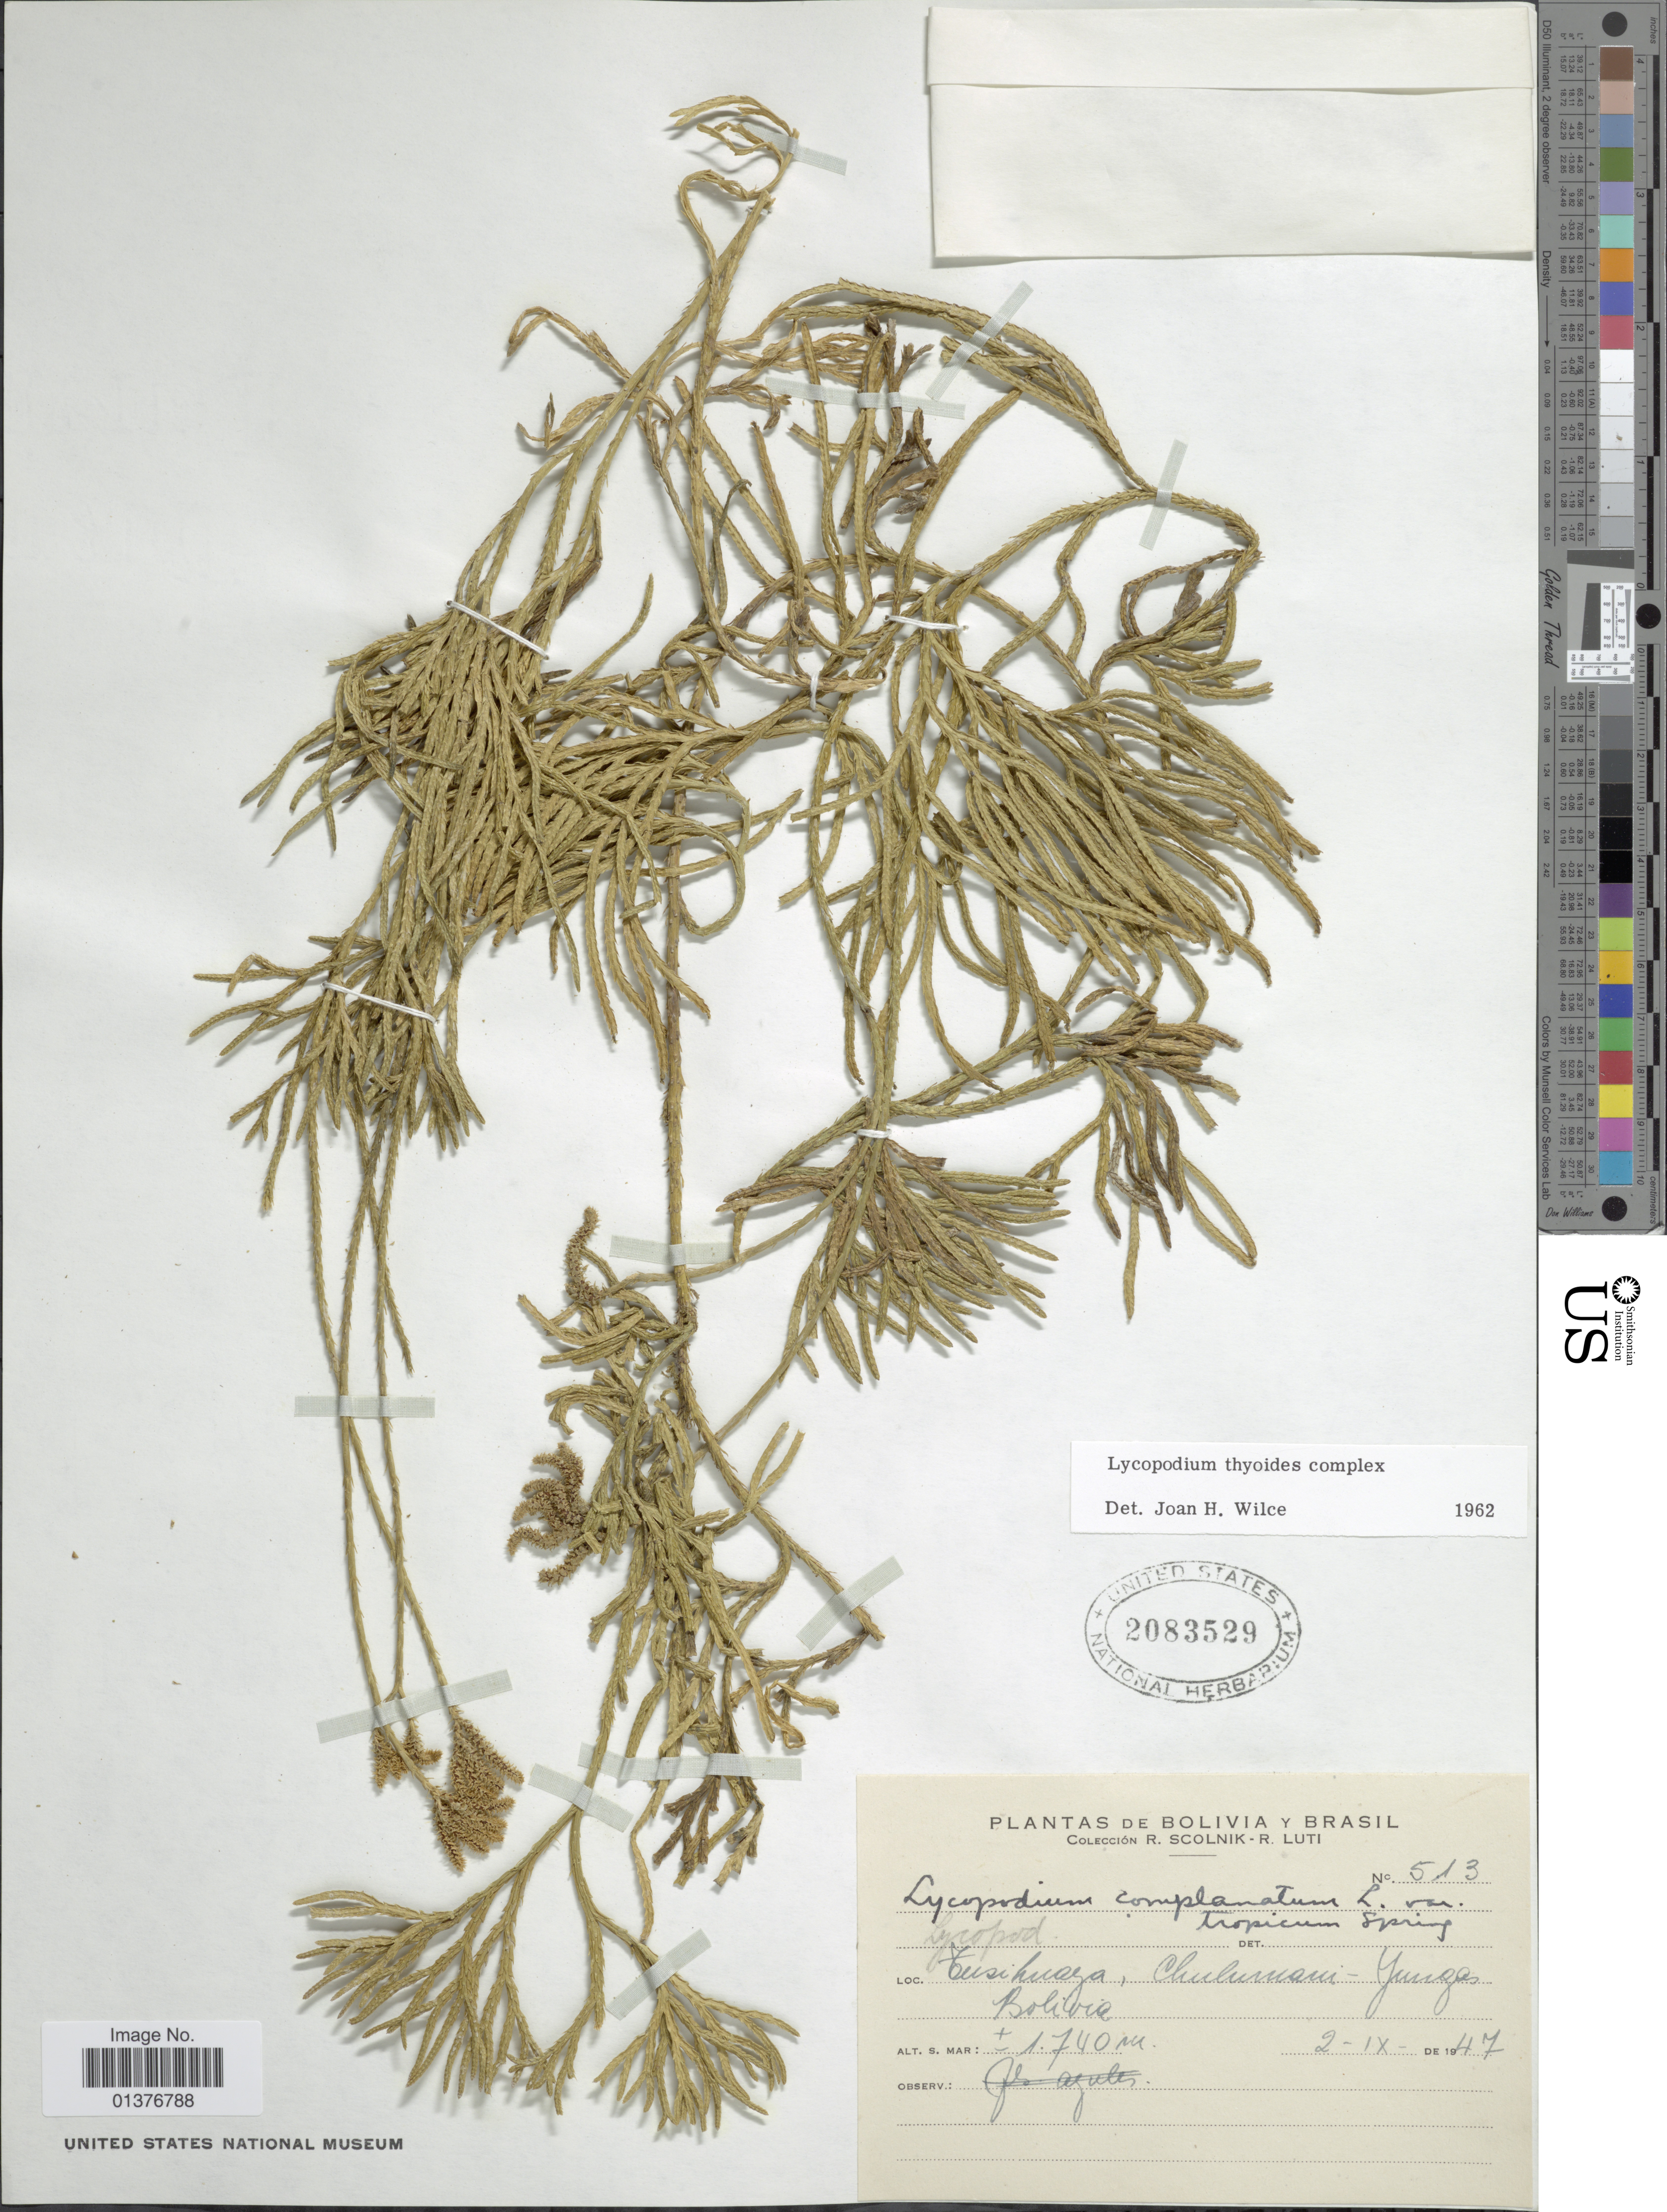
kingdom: Plantae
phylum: Tracheophyta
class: Lycopodiopsida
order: Lycopodiales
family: Lycopodiaceae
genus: Diphasiastrum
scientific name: Diphasiastrum thyoides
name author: (Humb. & Bonpl. ex Willd.) Holub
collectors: R. Scolnik & R. Luti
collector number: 513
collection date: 1947-09-02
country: Bolivia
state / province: Chuquisaca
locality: Tusihuaya, Yungas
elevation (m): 1740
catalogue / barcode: US 2083529